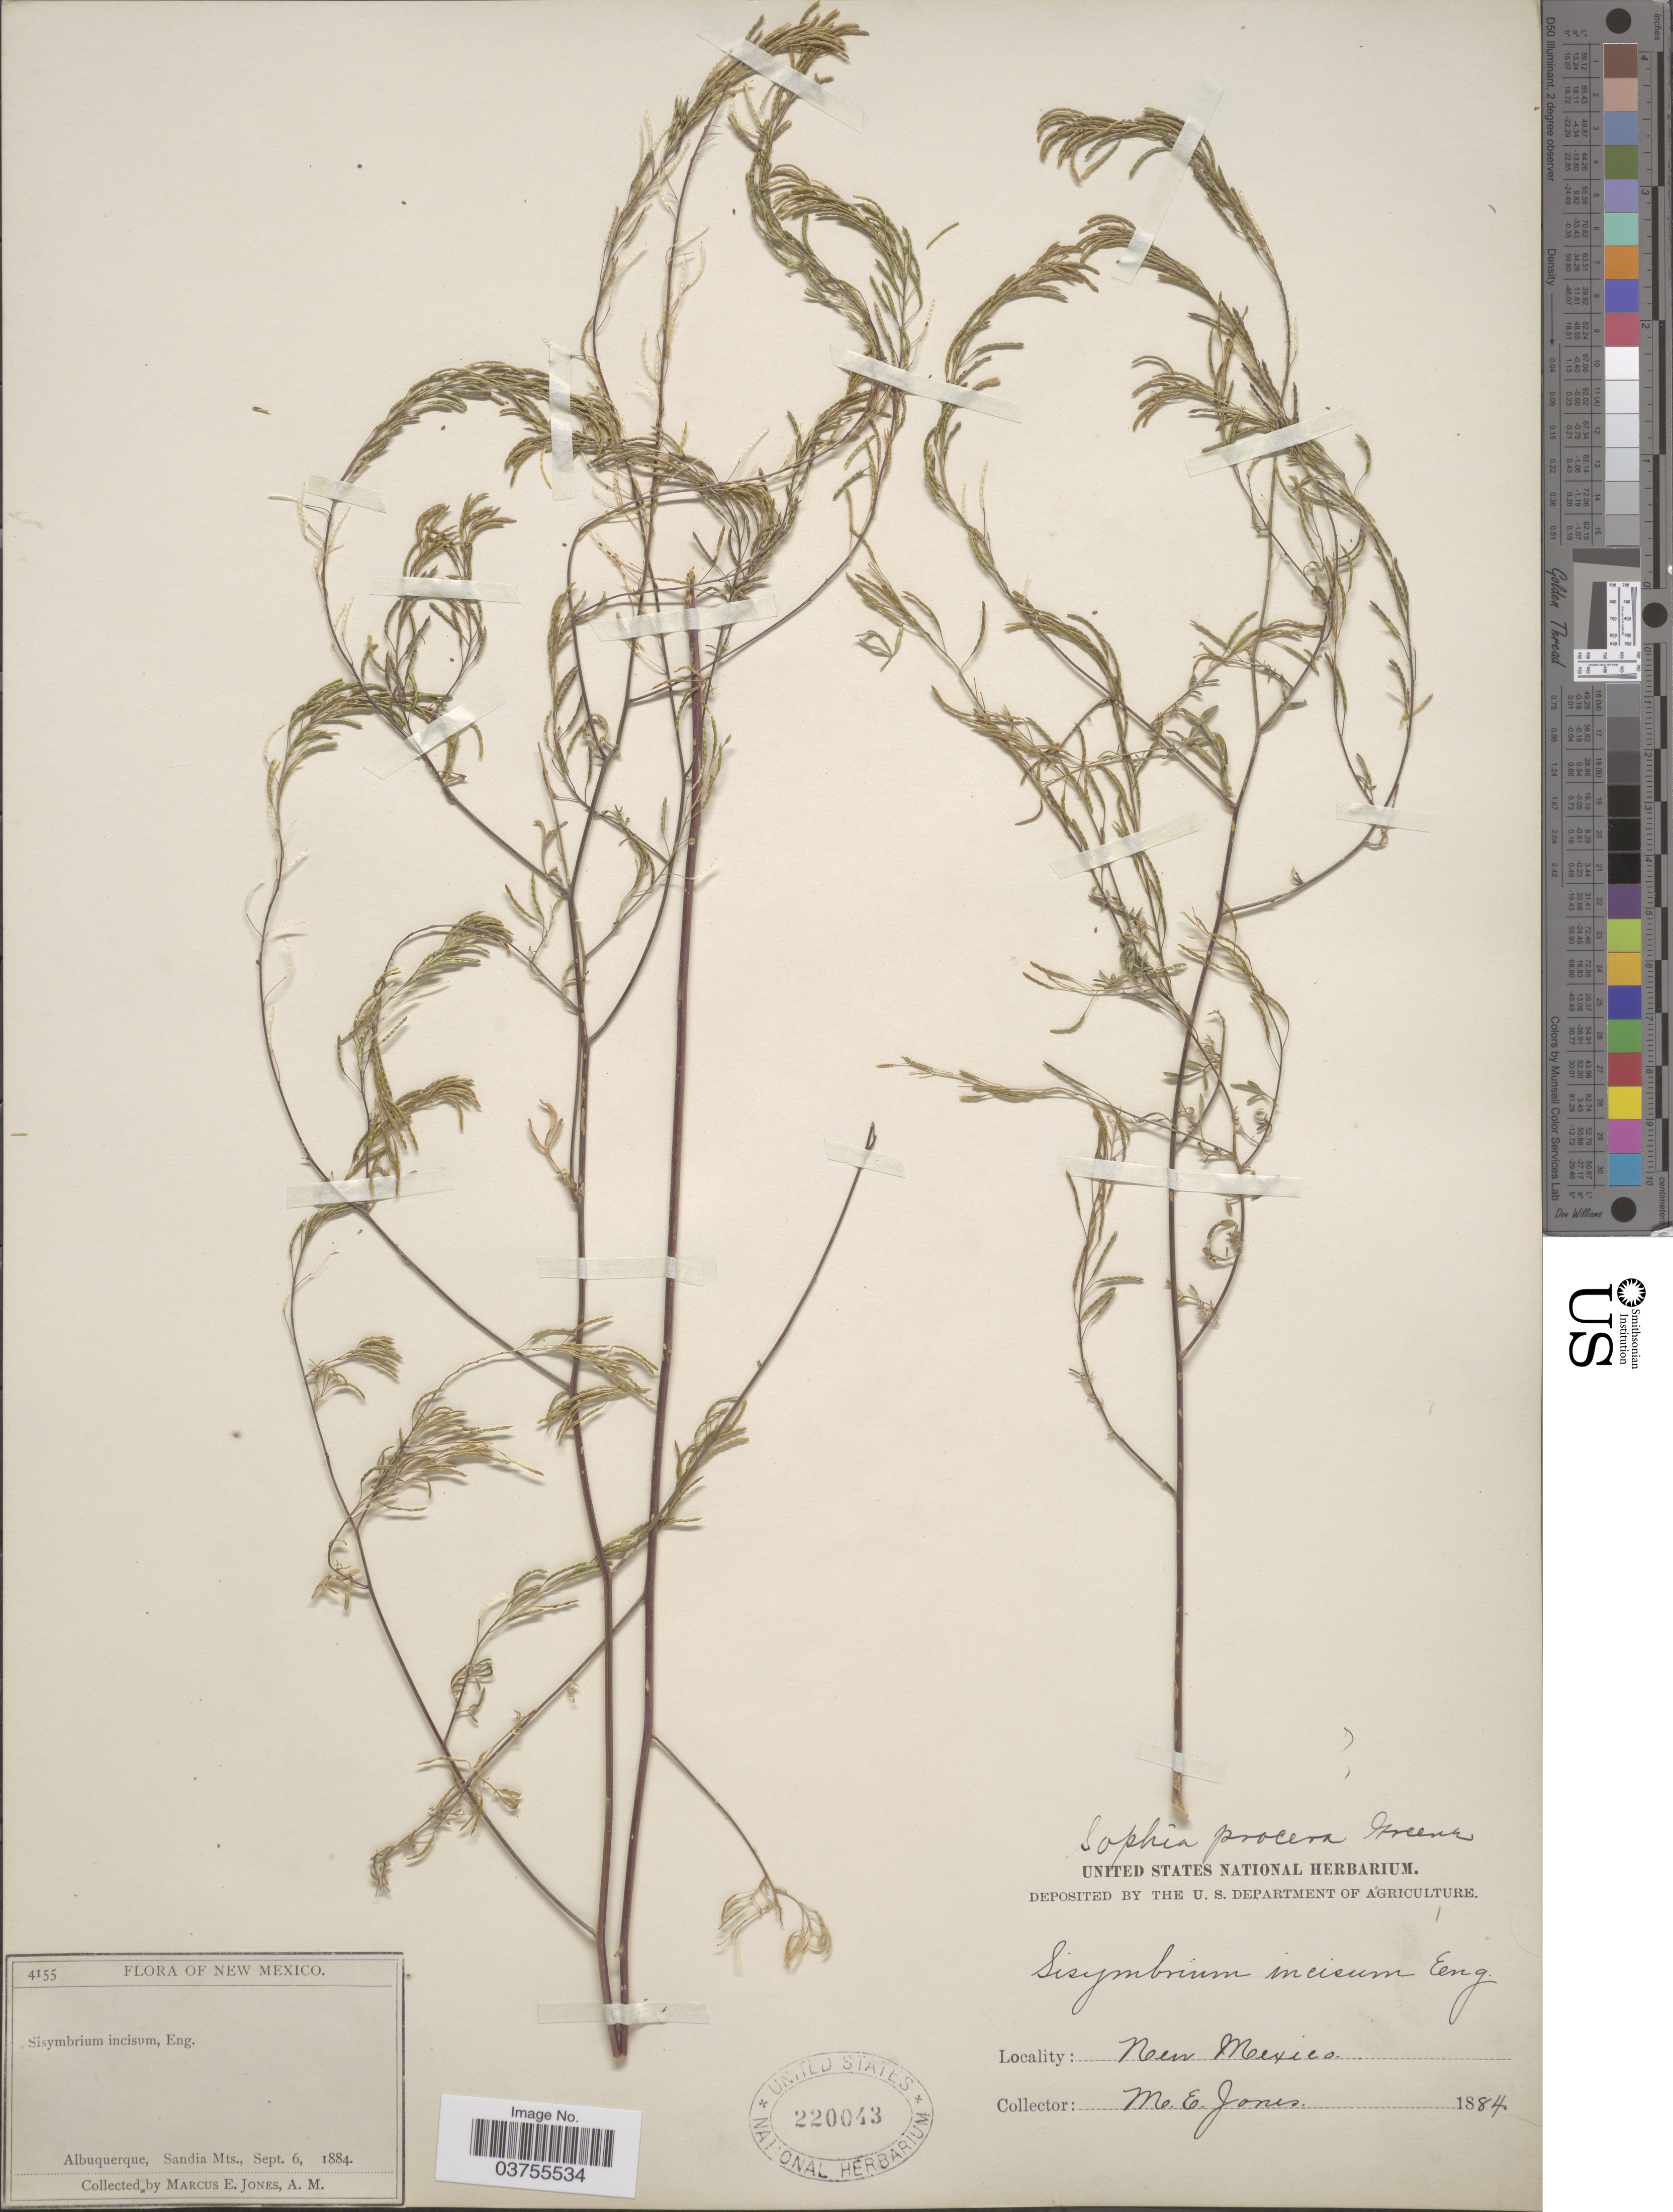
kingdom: Plantae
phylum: Tracheophyta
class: Magnoliopsida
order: Brassicales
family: Brassicaceae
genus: Descurainia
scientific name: Descurainia sp.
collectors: M. E. Jones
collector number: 4155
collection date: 1884-09-06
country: United States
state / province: New Mexico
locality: Albuquerque, Sandia Mts.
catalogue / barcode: US 220043